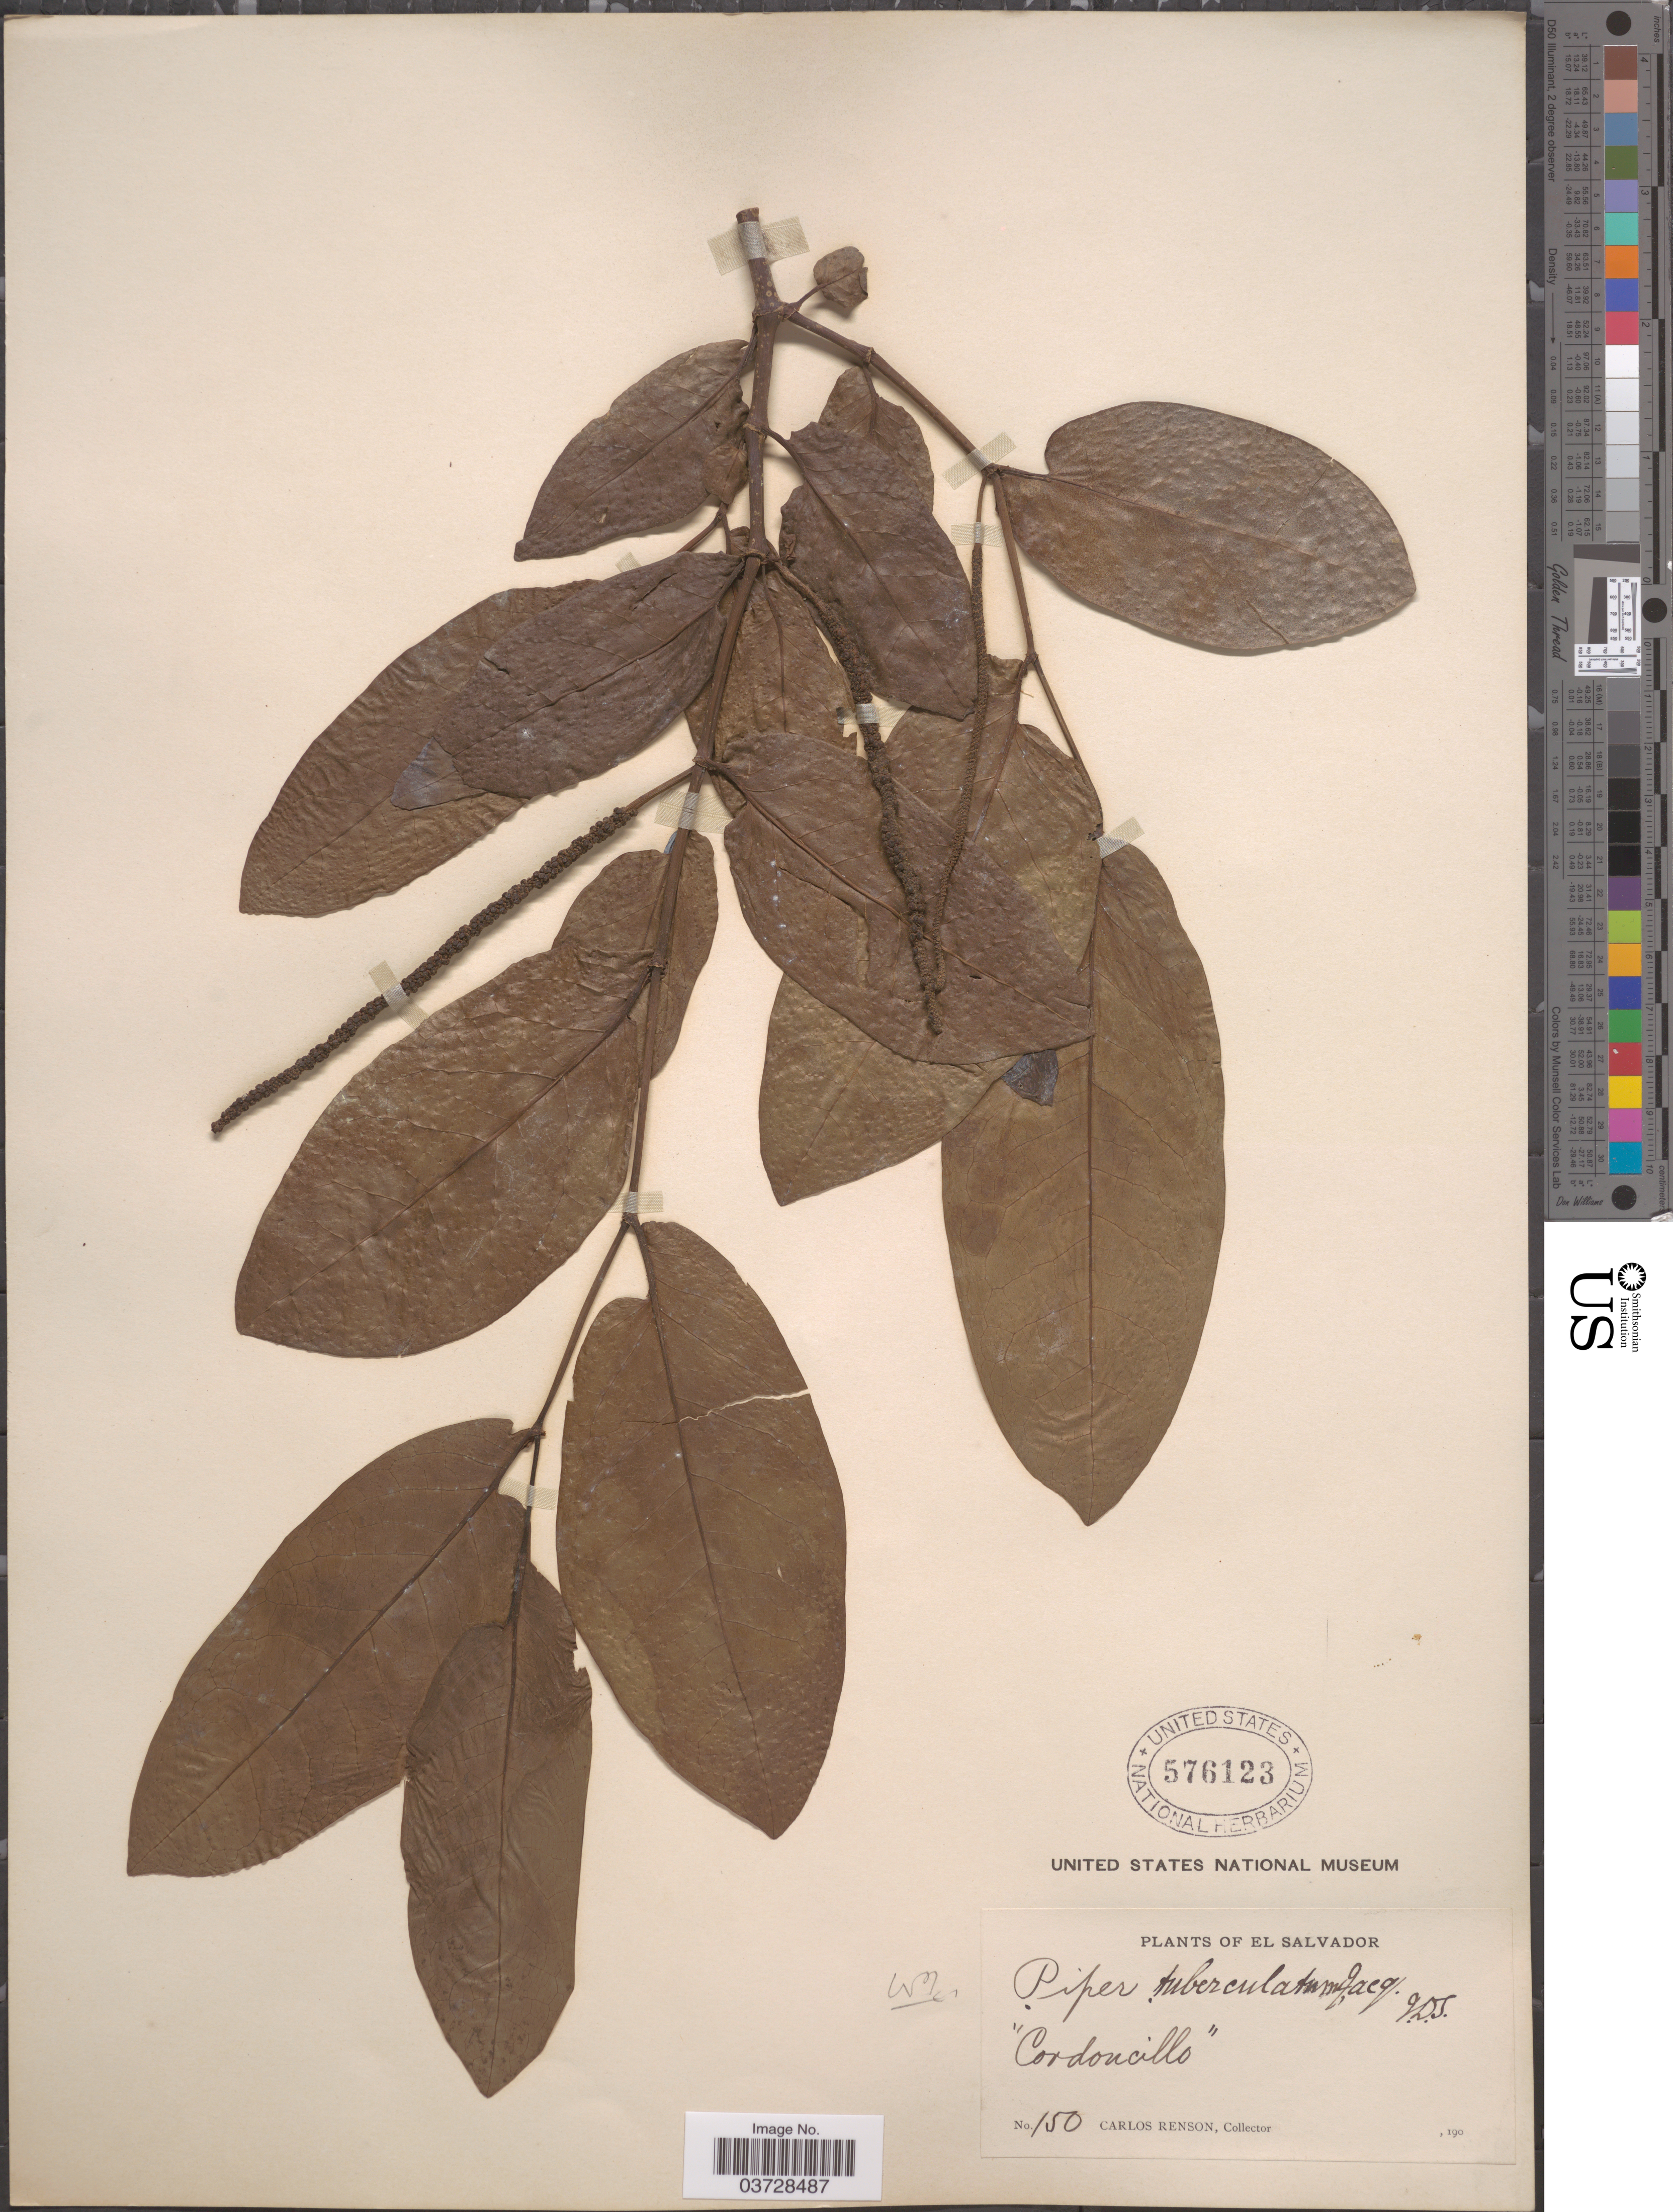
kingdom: Plantae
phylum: Tracheophyta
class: Magnoliopsida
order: Piperales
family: Piperaceae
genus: Piper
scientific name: Piper tuberculatum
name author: Jacq.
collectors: C. Renson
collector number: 150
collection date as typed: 190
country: El Salvador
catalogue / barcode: US 576123